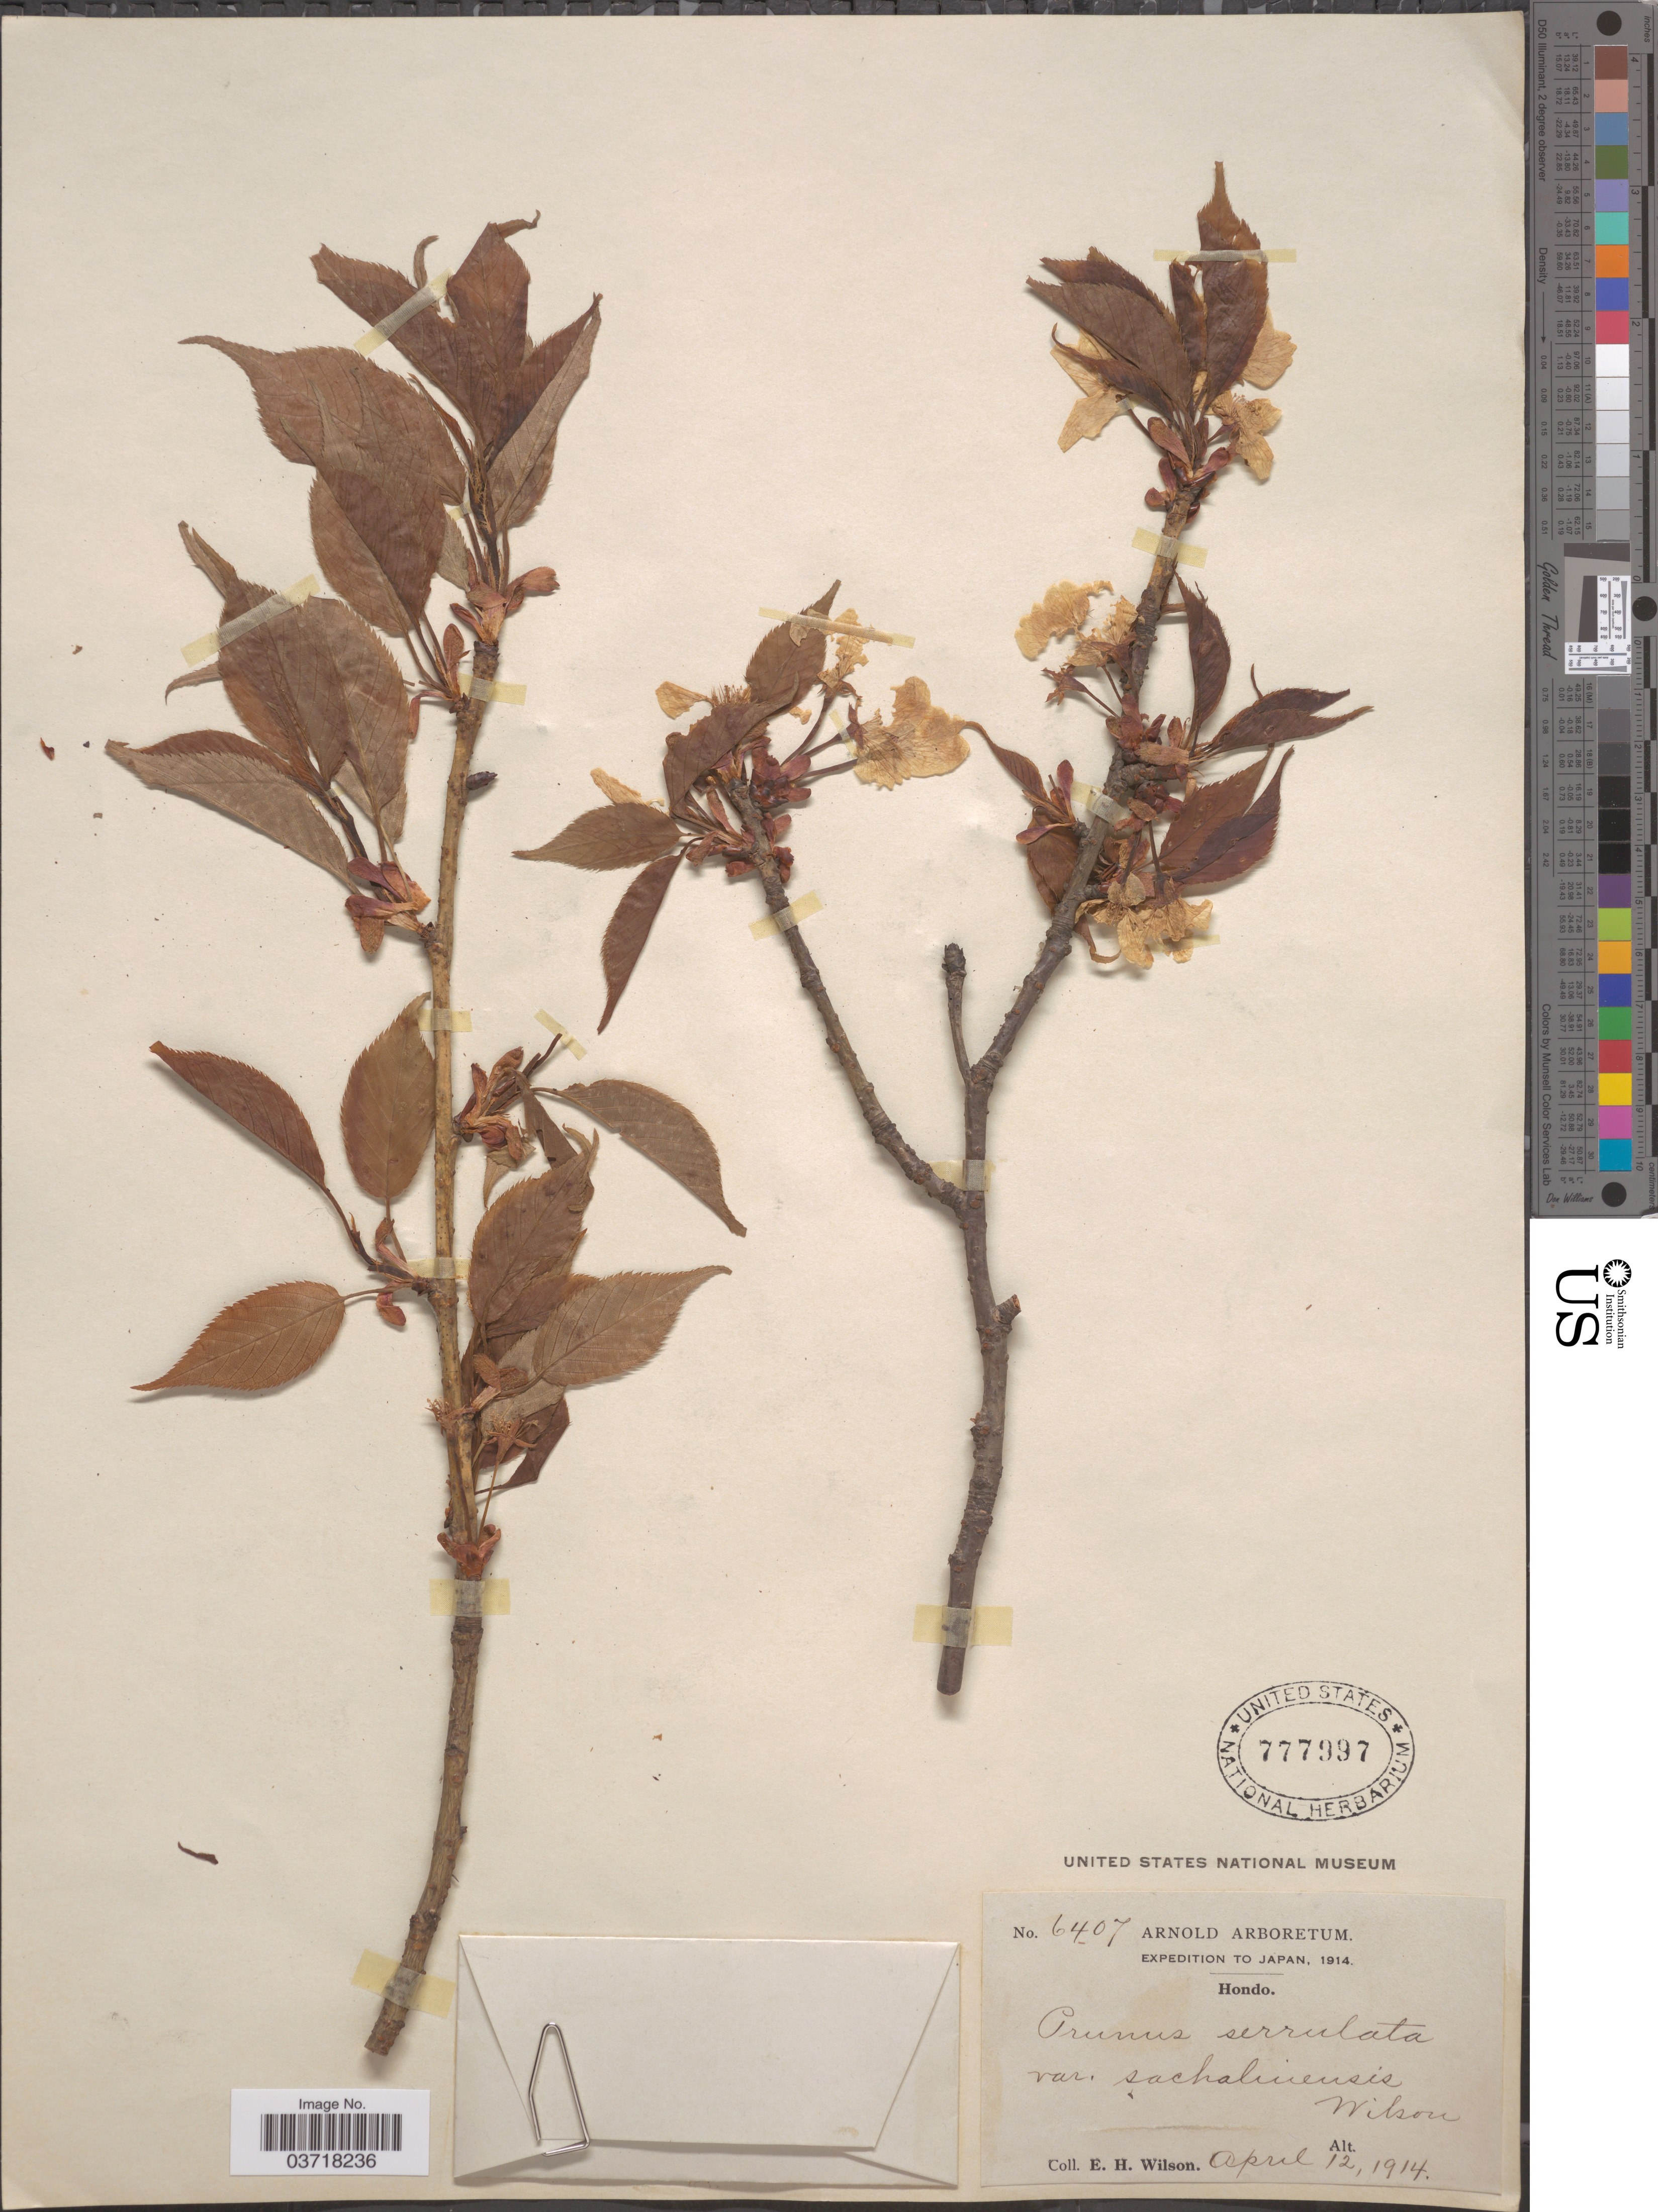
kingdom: Plantae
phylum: Tracheophyta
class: Magnoliopsida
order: Rosales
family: Rosaceae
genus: Prunus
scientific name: Prunus serrulata var. sachalinensis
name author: (F. Schmidt) Makino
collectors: E. Wilson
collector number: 6407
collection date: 1914-04-12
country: Japan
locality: Hondo.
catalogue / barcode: US 777997